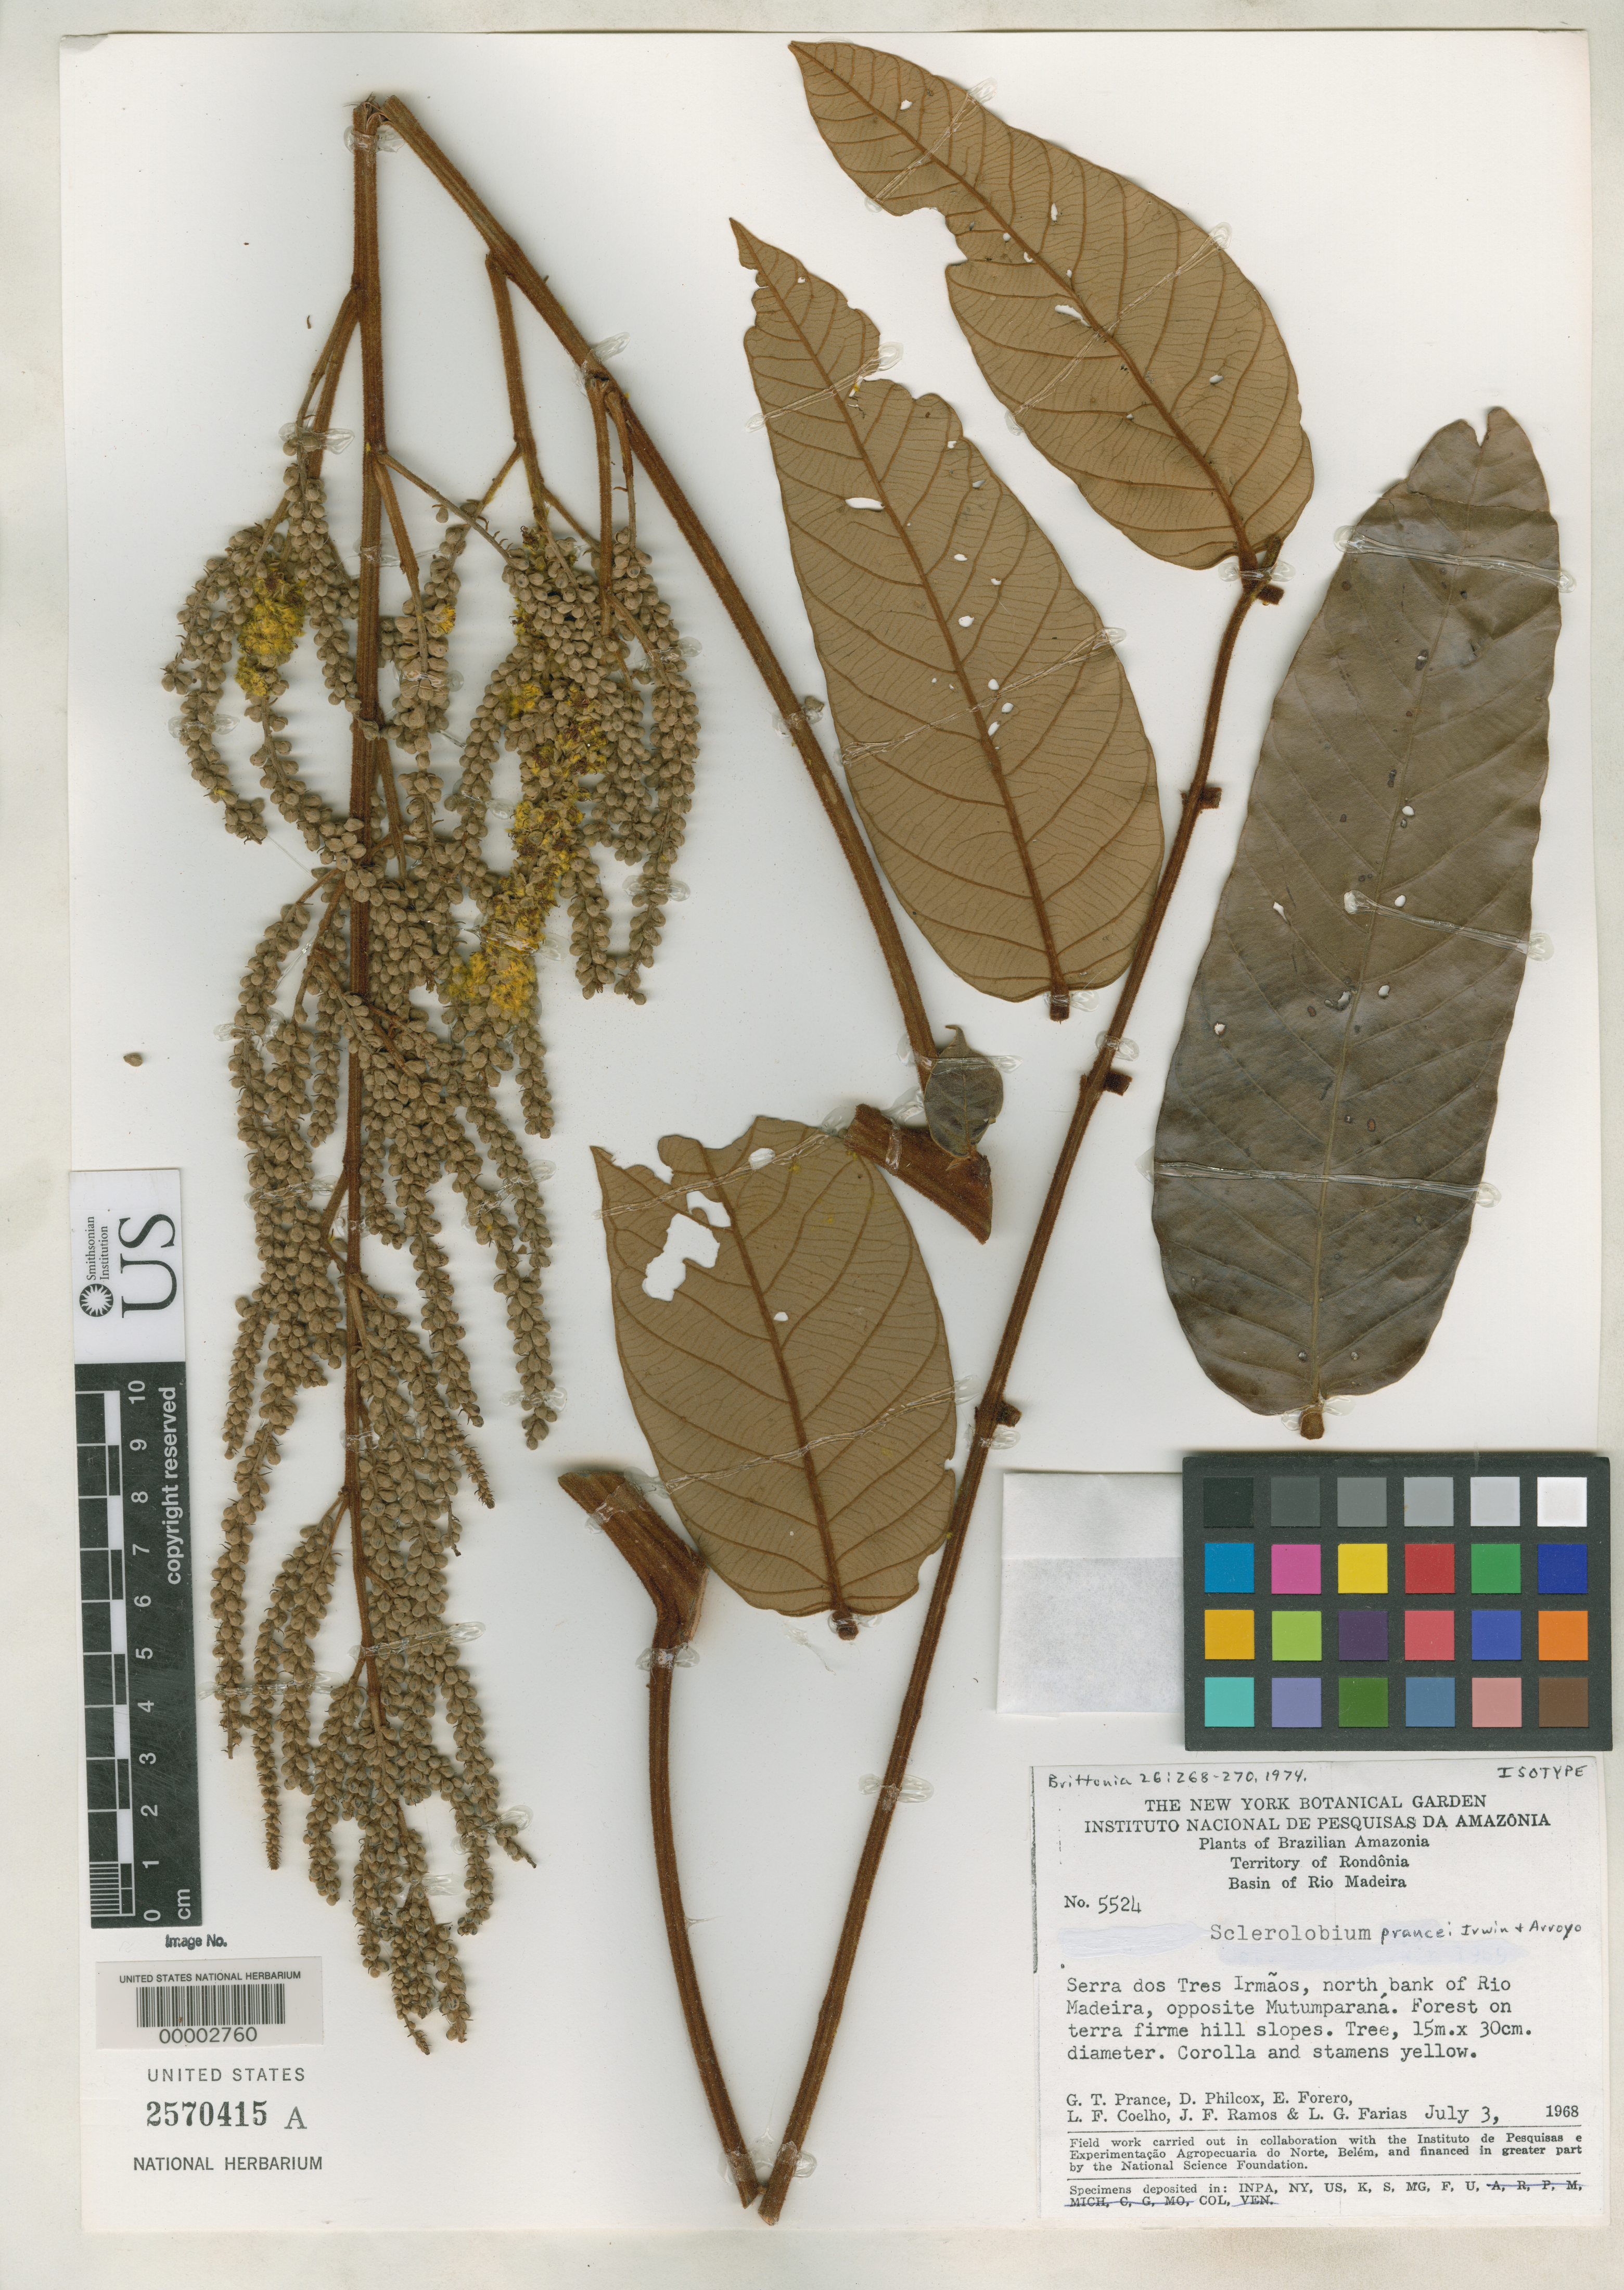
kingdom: Plantae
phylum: Tracheophyta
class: Magnoliopsida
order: Fabales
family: Fabaceae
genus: Sclerolobium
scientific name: Sclerolobium prancei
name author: H.S. Irwin & Arroyo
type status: Isotype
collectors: G. T. Prance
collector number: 5524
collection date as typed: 03 Jul 1968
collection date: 1968-07-03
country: Brazil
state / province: Rondônia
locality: Serra dos Tres Irmaos. north bank of Rio Madeira, opposite Mutumparana.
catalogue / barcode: US 2570415A